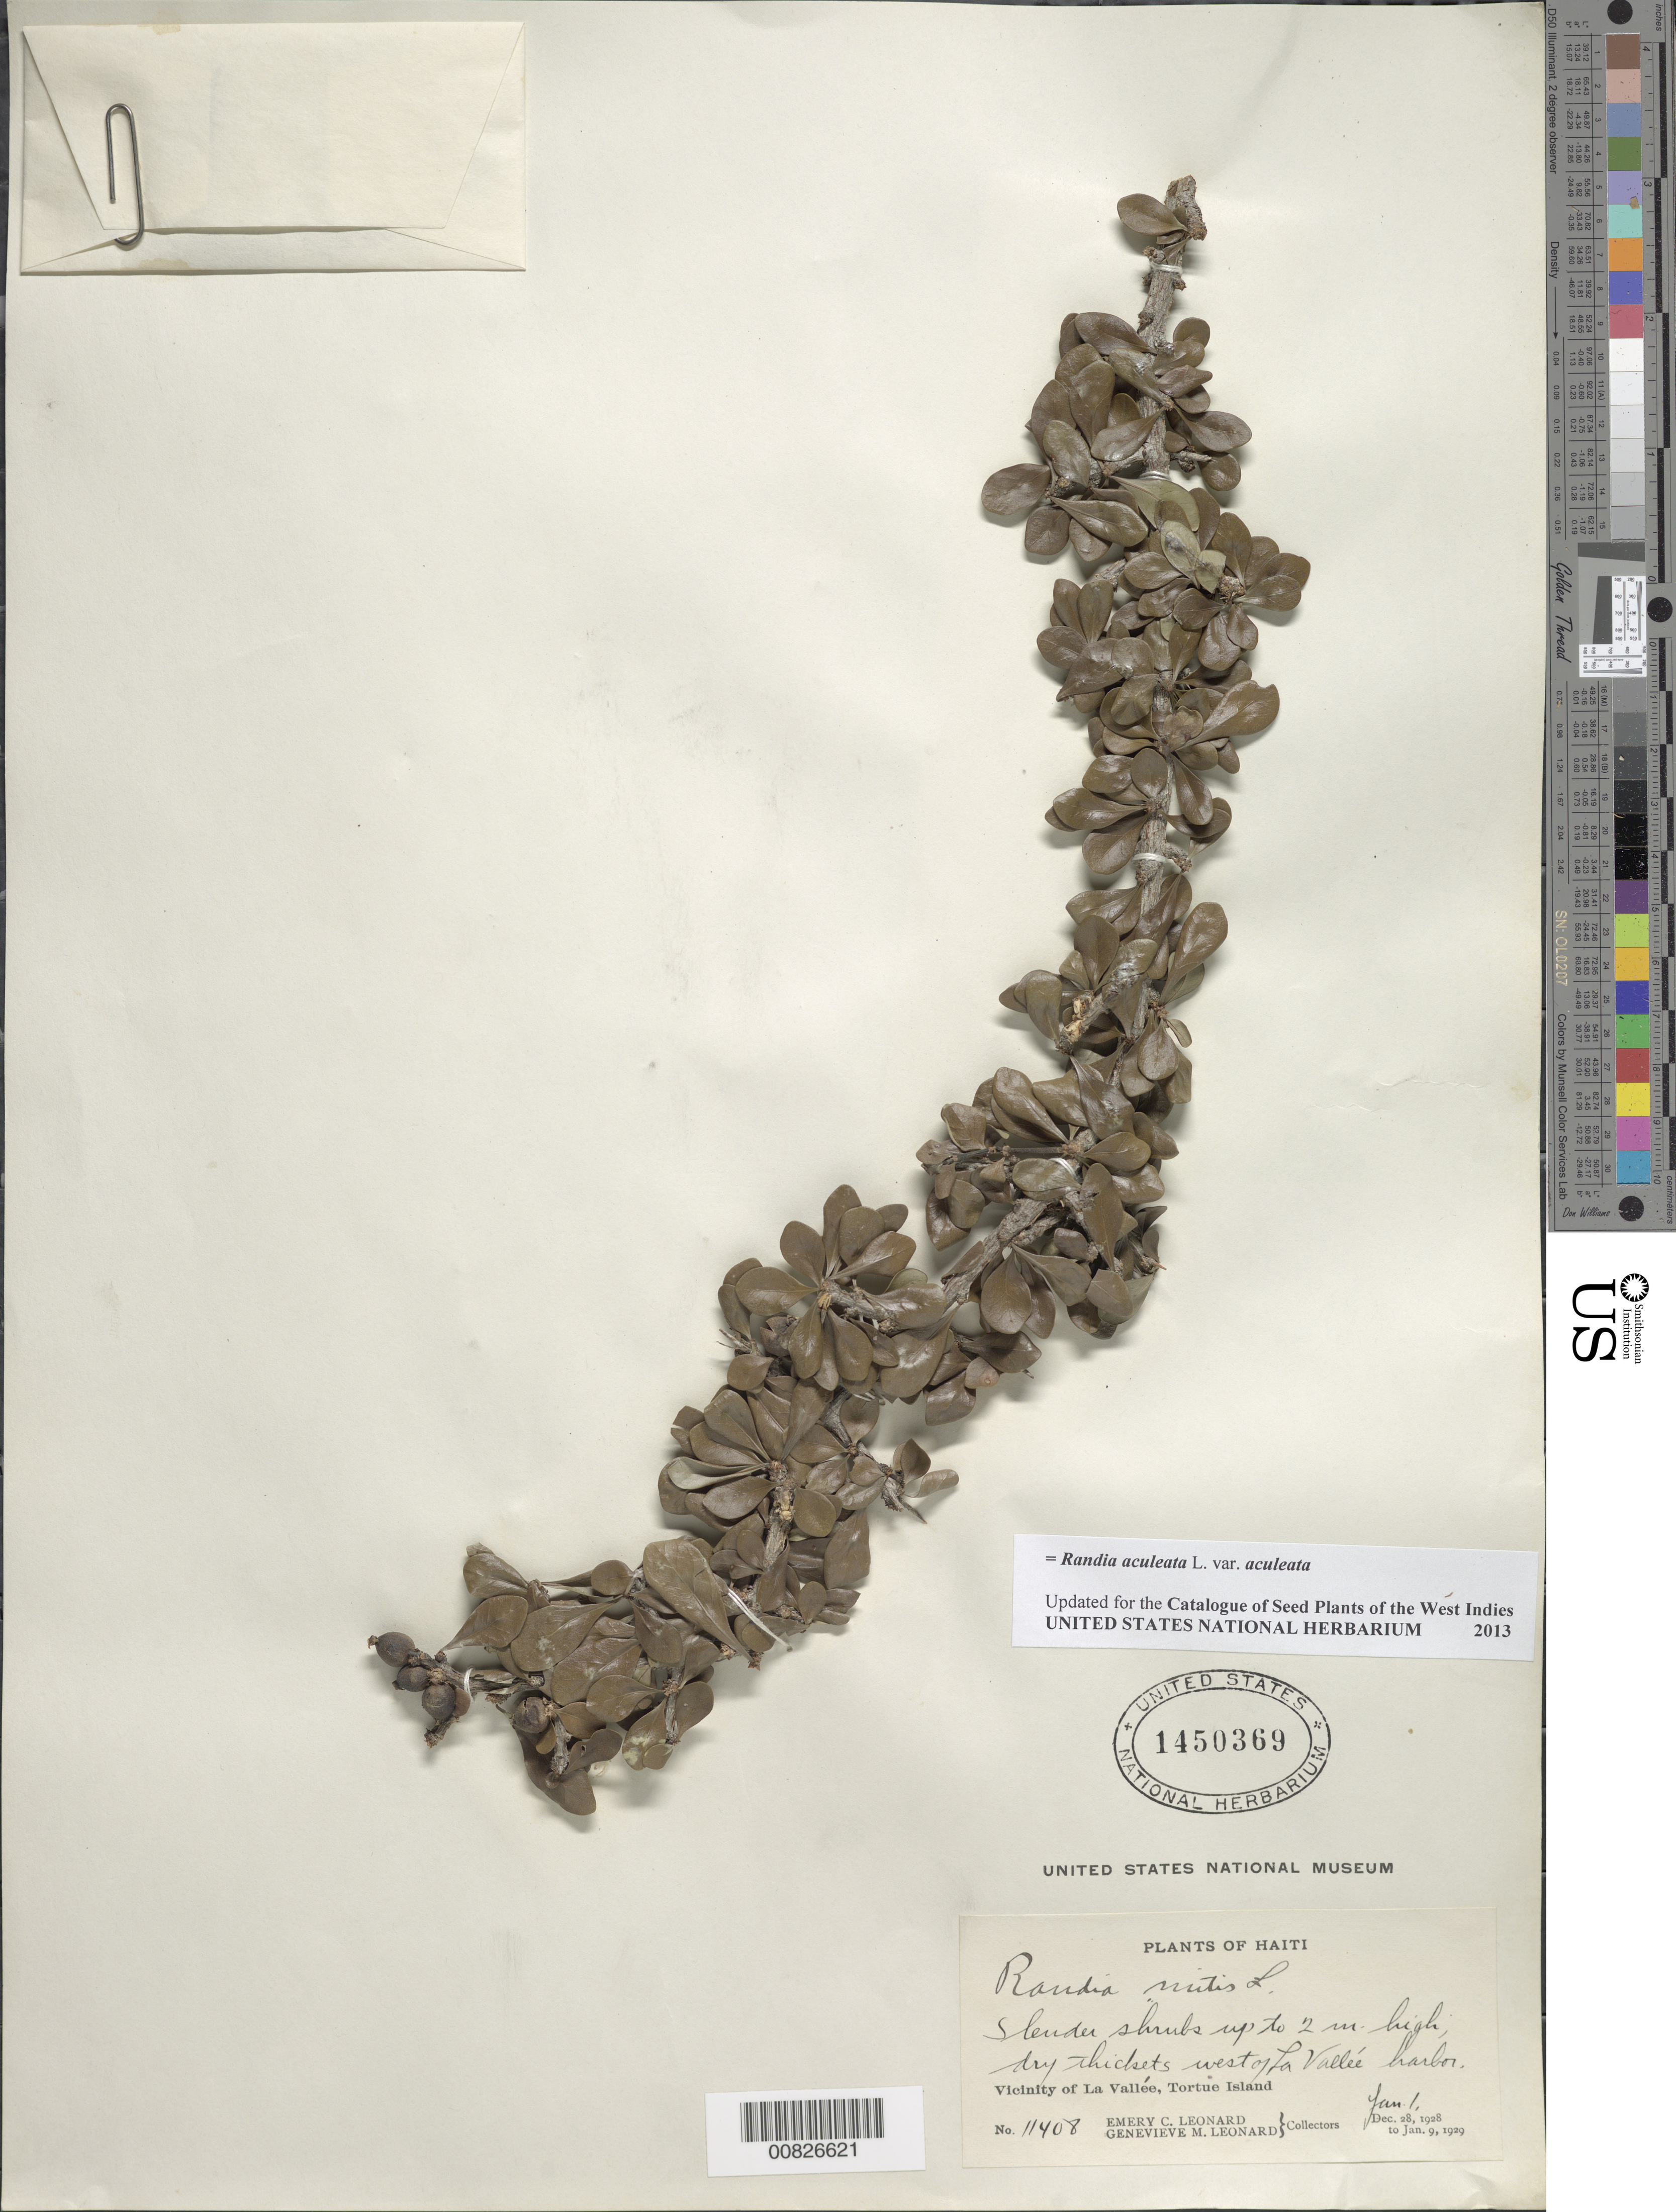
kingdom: Plantae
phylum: Tracheophyta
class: Magnoliopsida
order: Gentianales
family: Rubiaceae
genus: Randia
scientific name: Randia aculeata var. aculeata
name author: L.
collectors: E. C. Leonard & G. M. Leonard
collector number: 11408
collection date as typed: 01 Jan 1929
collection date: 1929-01-01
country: Haiti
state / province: Nord-Ouest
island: Île de la Tortue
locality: Vicinity of La Vallée, W of La Vallée harbor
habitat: Dry thickets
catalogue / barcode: US 1450369